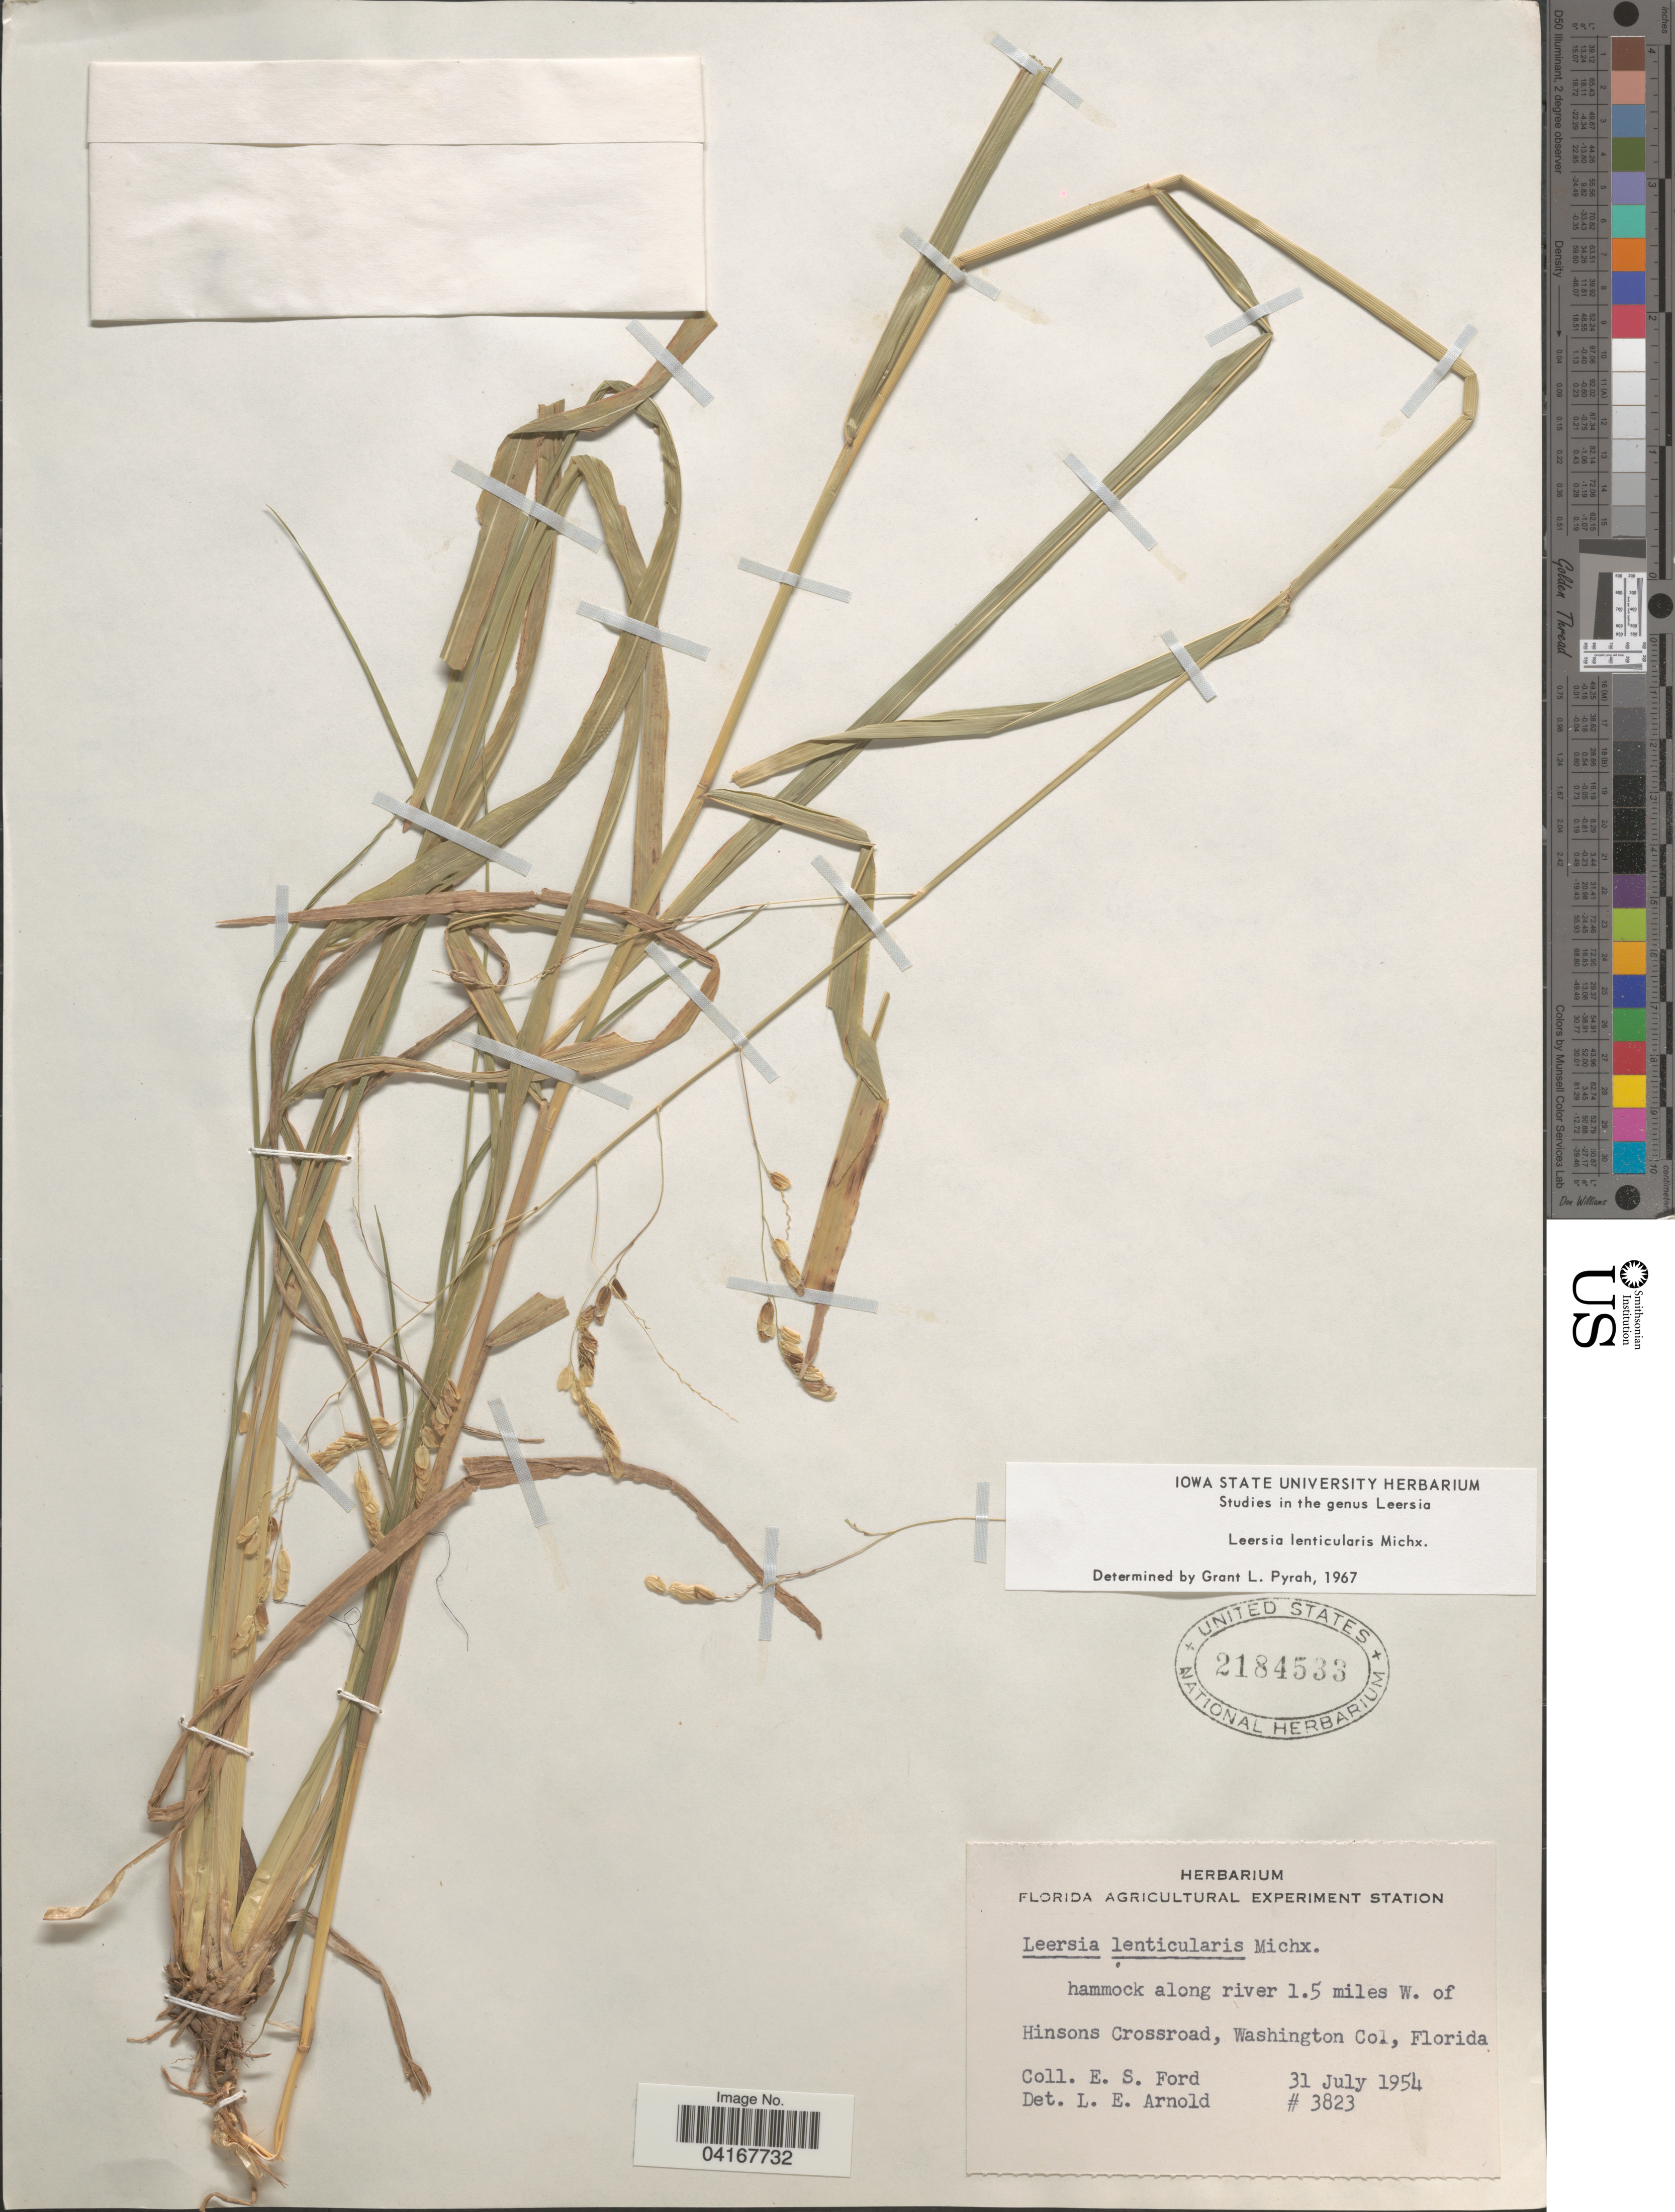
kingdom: Plantae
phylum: Tracheophyta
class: Liliopsida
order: Poales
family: Poaceae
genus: Leersia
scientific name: Leersia lenticularis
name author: Michx.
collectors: E. Ford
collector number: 3823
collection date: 1954-07-31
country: United States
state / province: Florida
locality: Hammock along river 1.5 miles W. of Hinsons Crossroad, Washington Co.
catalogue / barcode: US 2184533